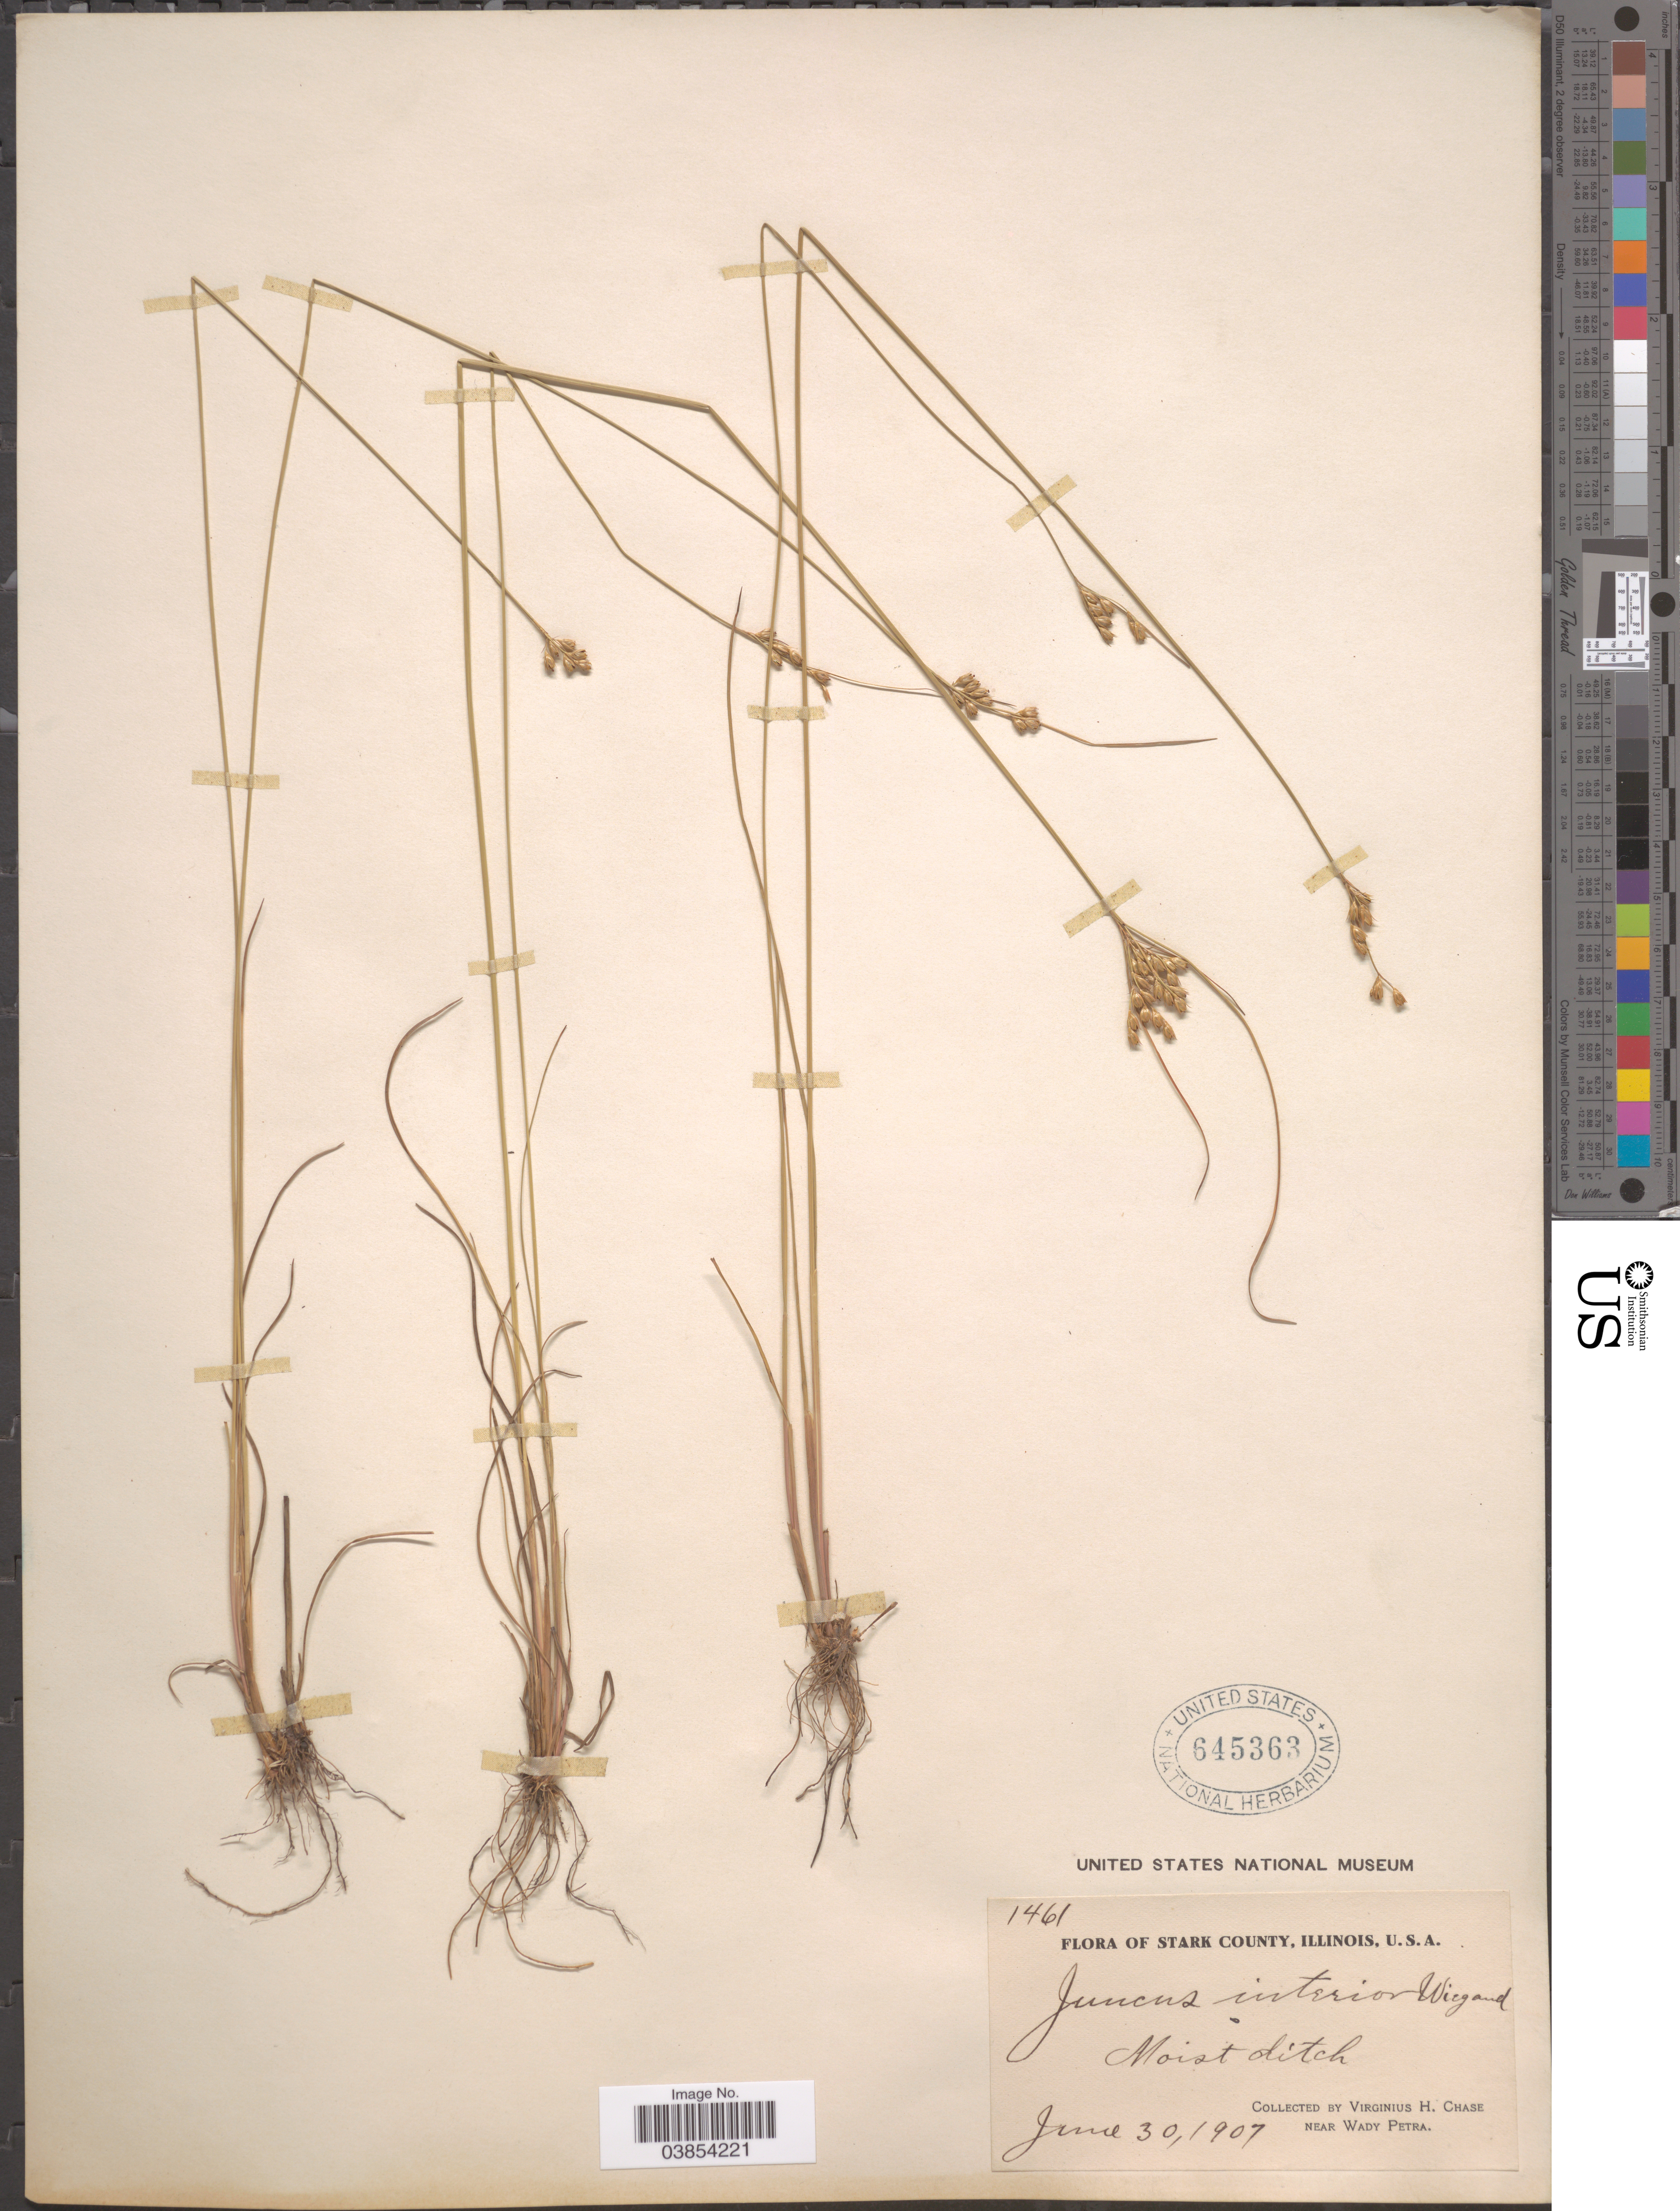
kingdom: Plantae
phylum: Tracheophyta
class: Liliopsida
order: Poales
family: Juncaceae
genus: Juncus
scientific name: Juncus interior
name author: Wiegand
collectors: V. H. Chase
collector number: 1461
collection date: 1907-06-30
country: United States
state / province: Illinois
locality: Stark County. Near Wady Petra.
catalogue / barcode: US 645363